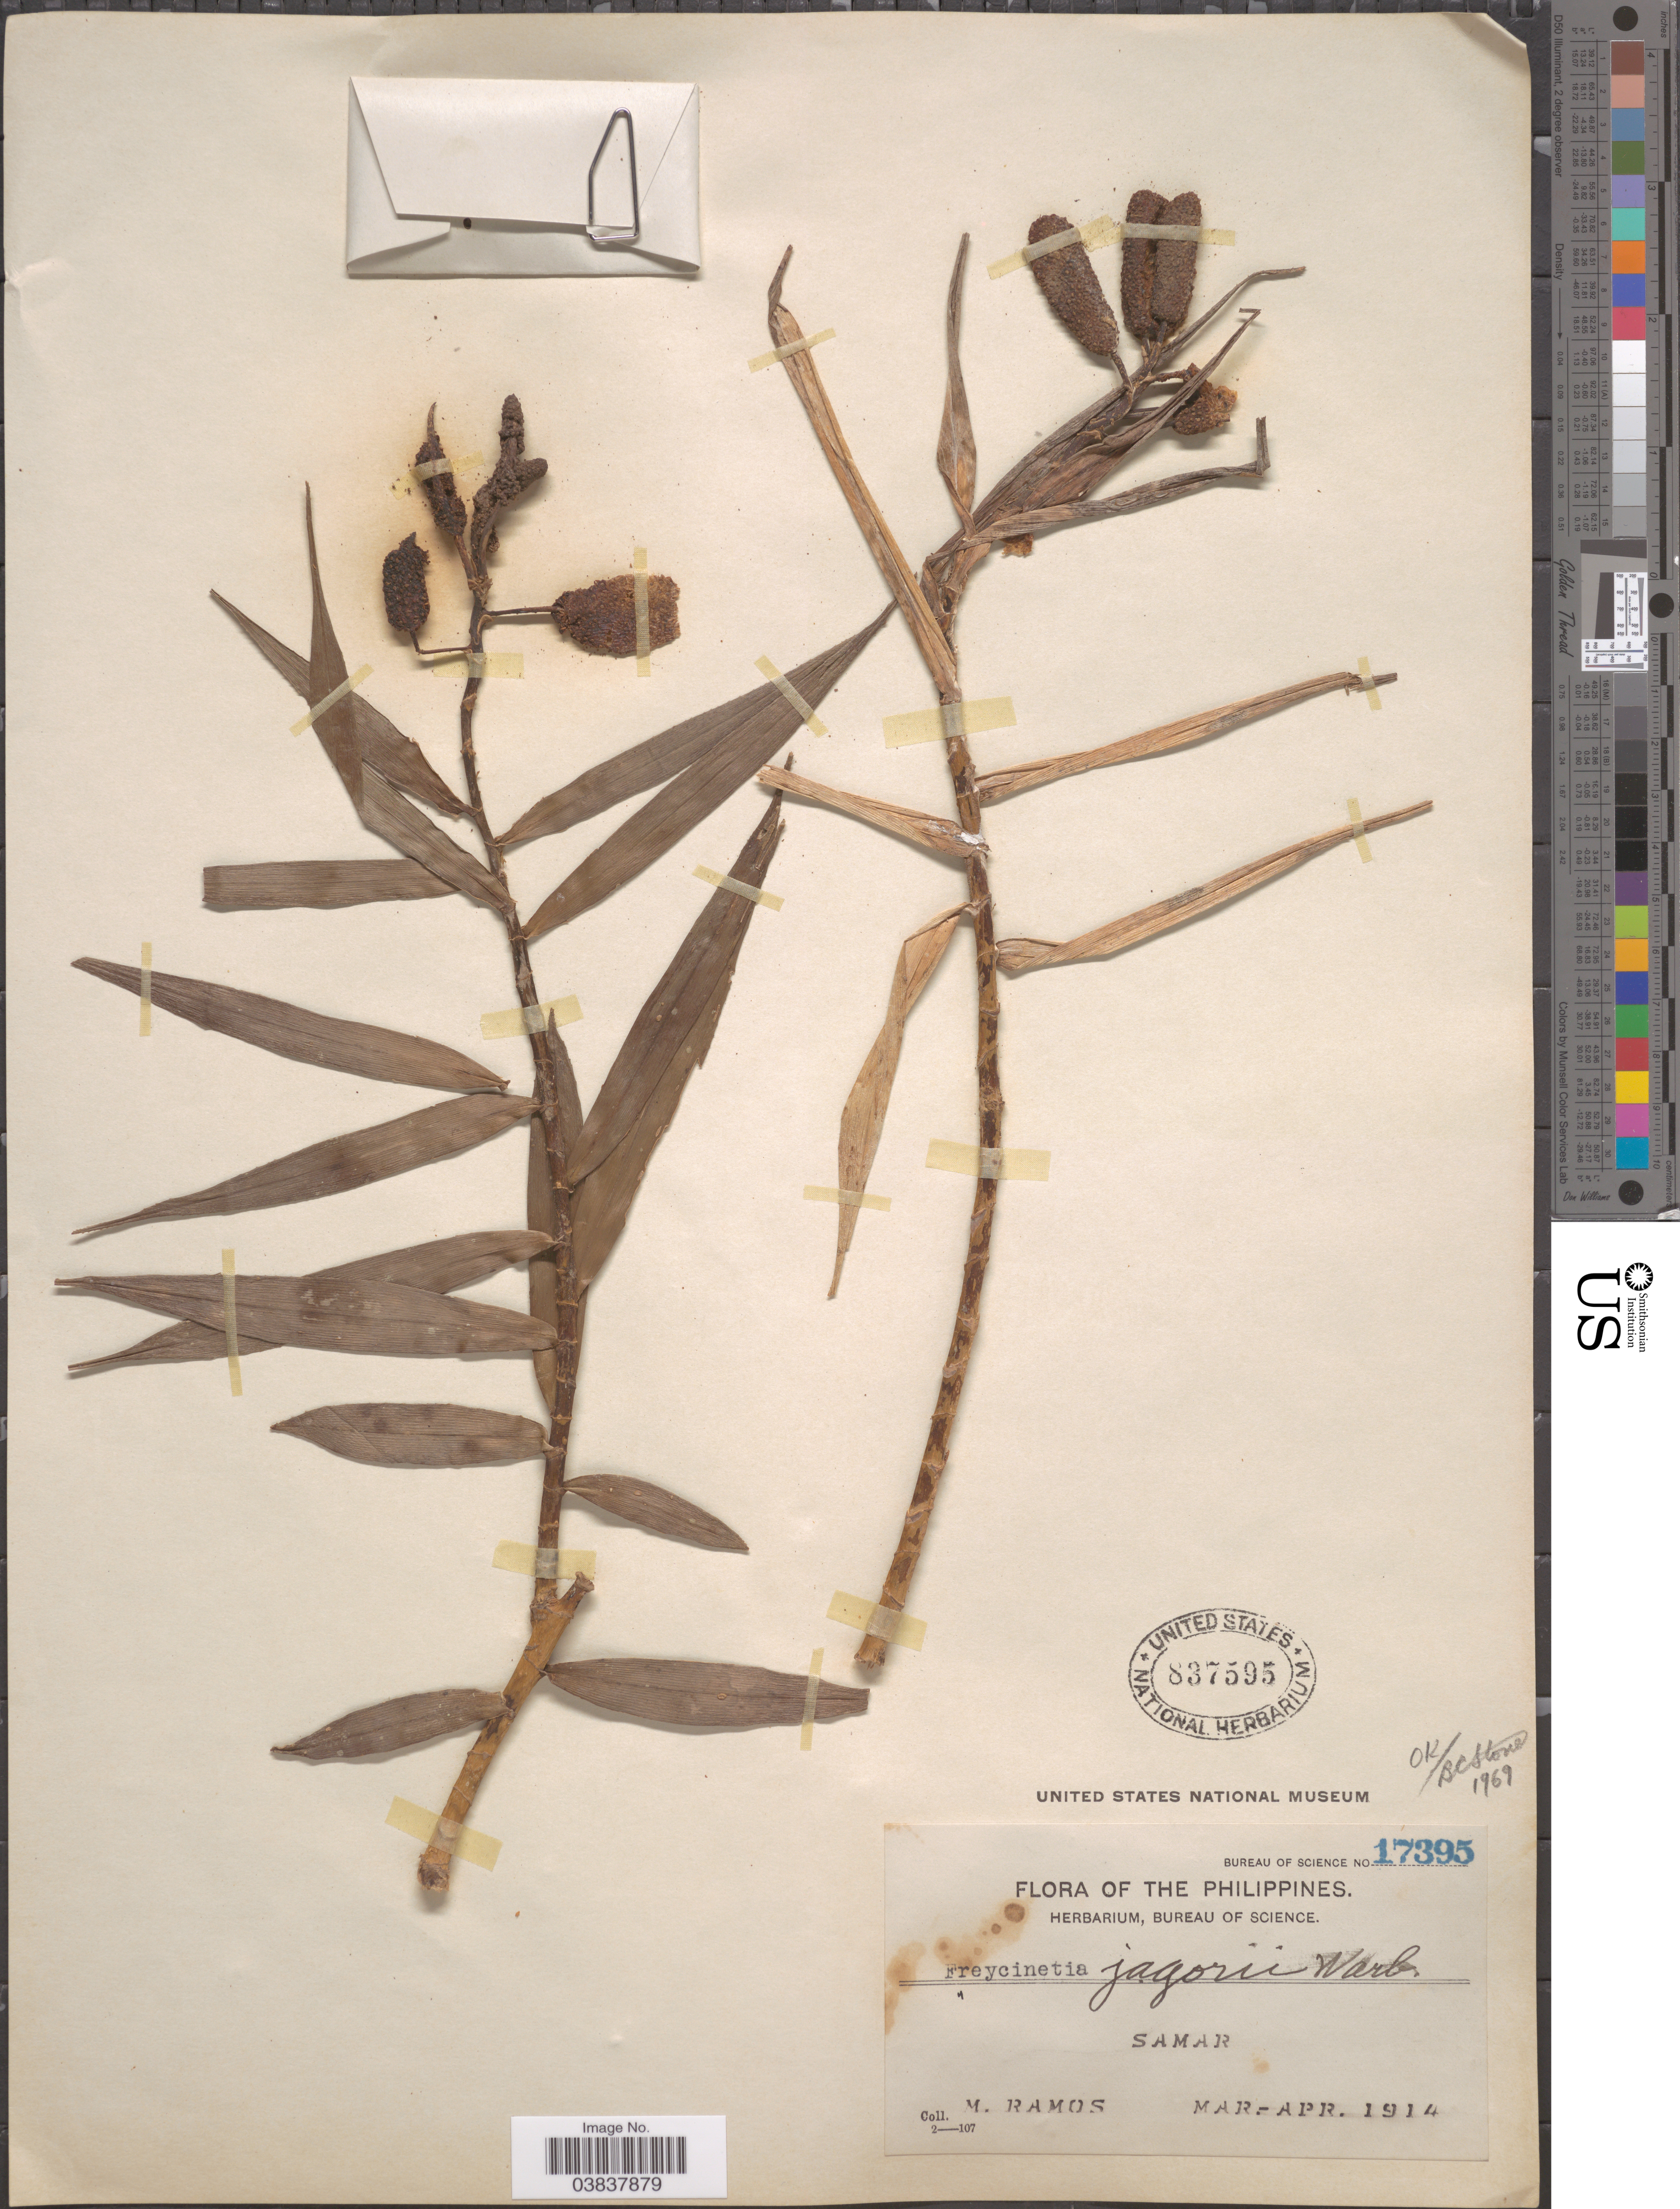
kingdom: Plantae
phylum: Tracheophyta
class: Liliopsida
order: Pandanales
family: Pandanaceae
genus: Freycinetia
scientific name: Freycinetia jagorii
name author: Warb.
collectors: M. Ramos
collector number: Bureau of Science 17395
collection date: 1914-03/1914-04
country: Philippines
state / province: Eastern Visayas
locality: Samar.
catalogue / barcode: US 837595